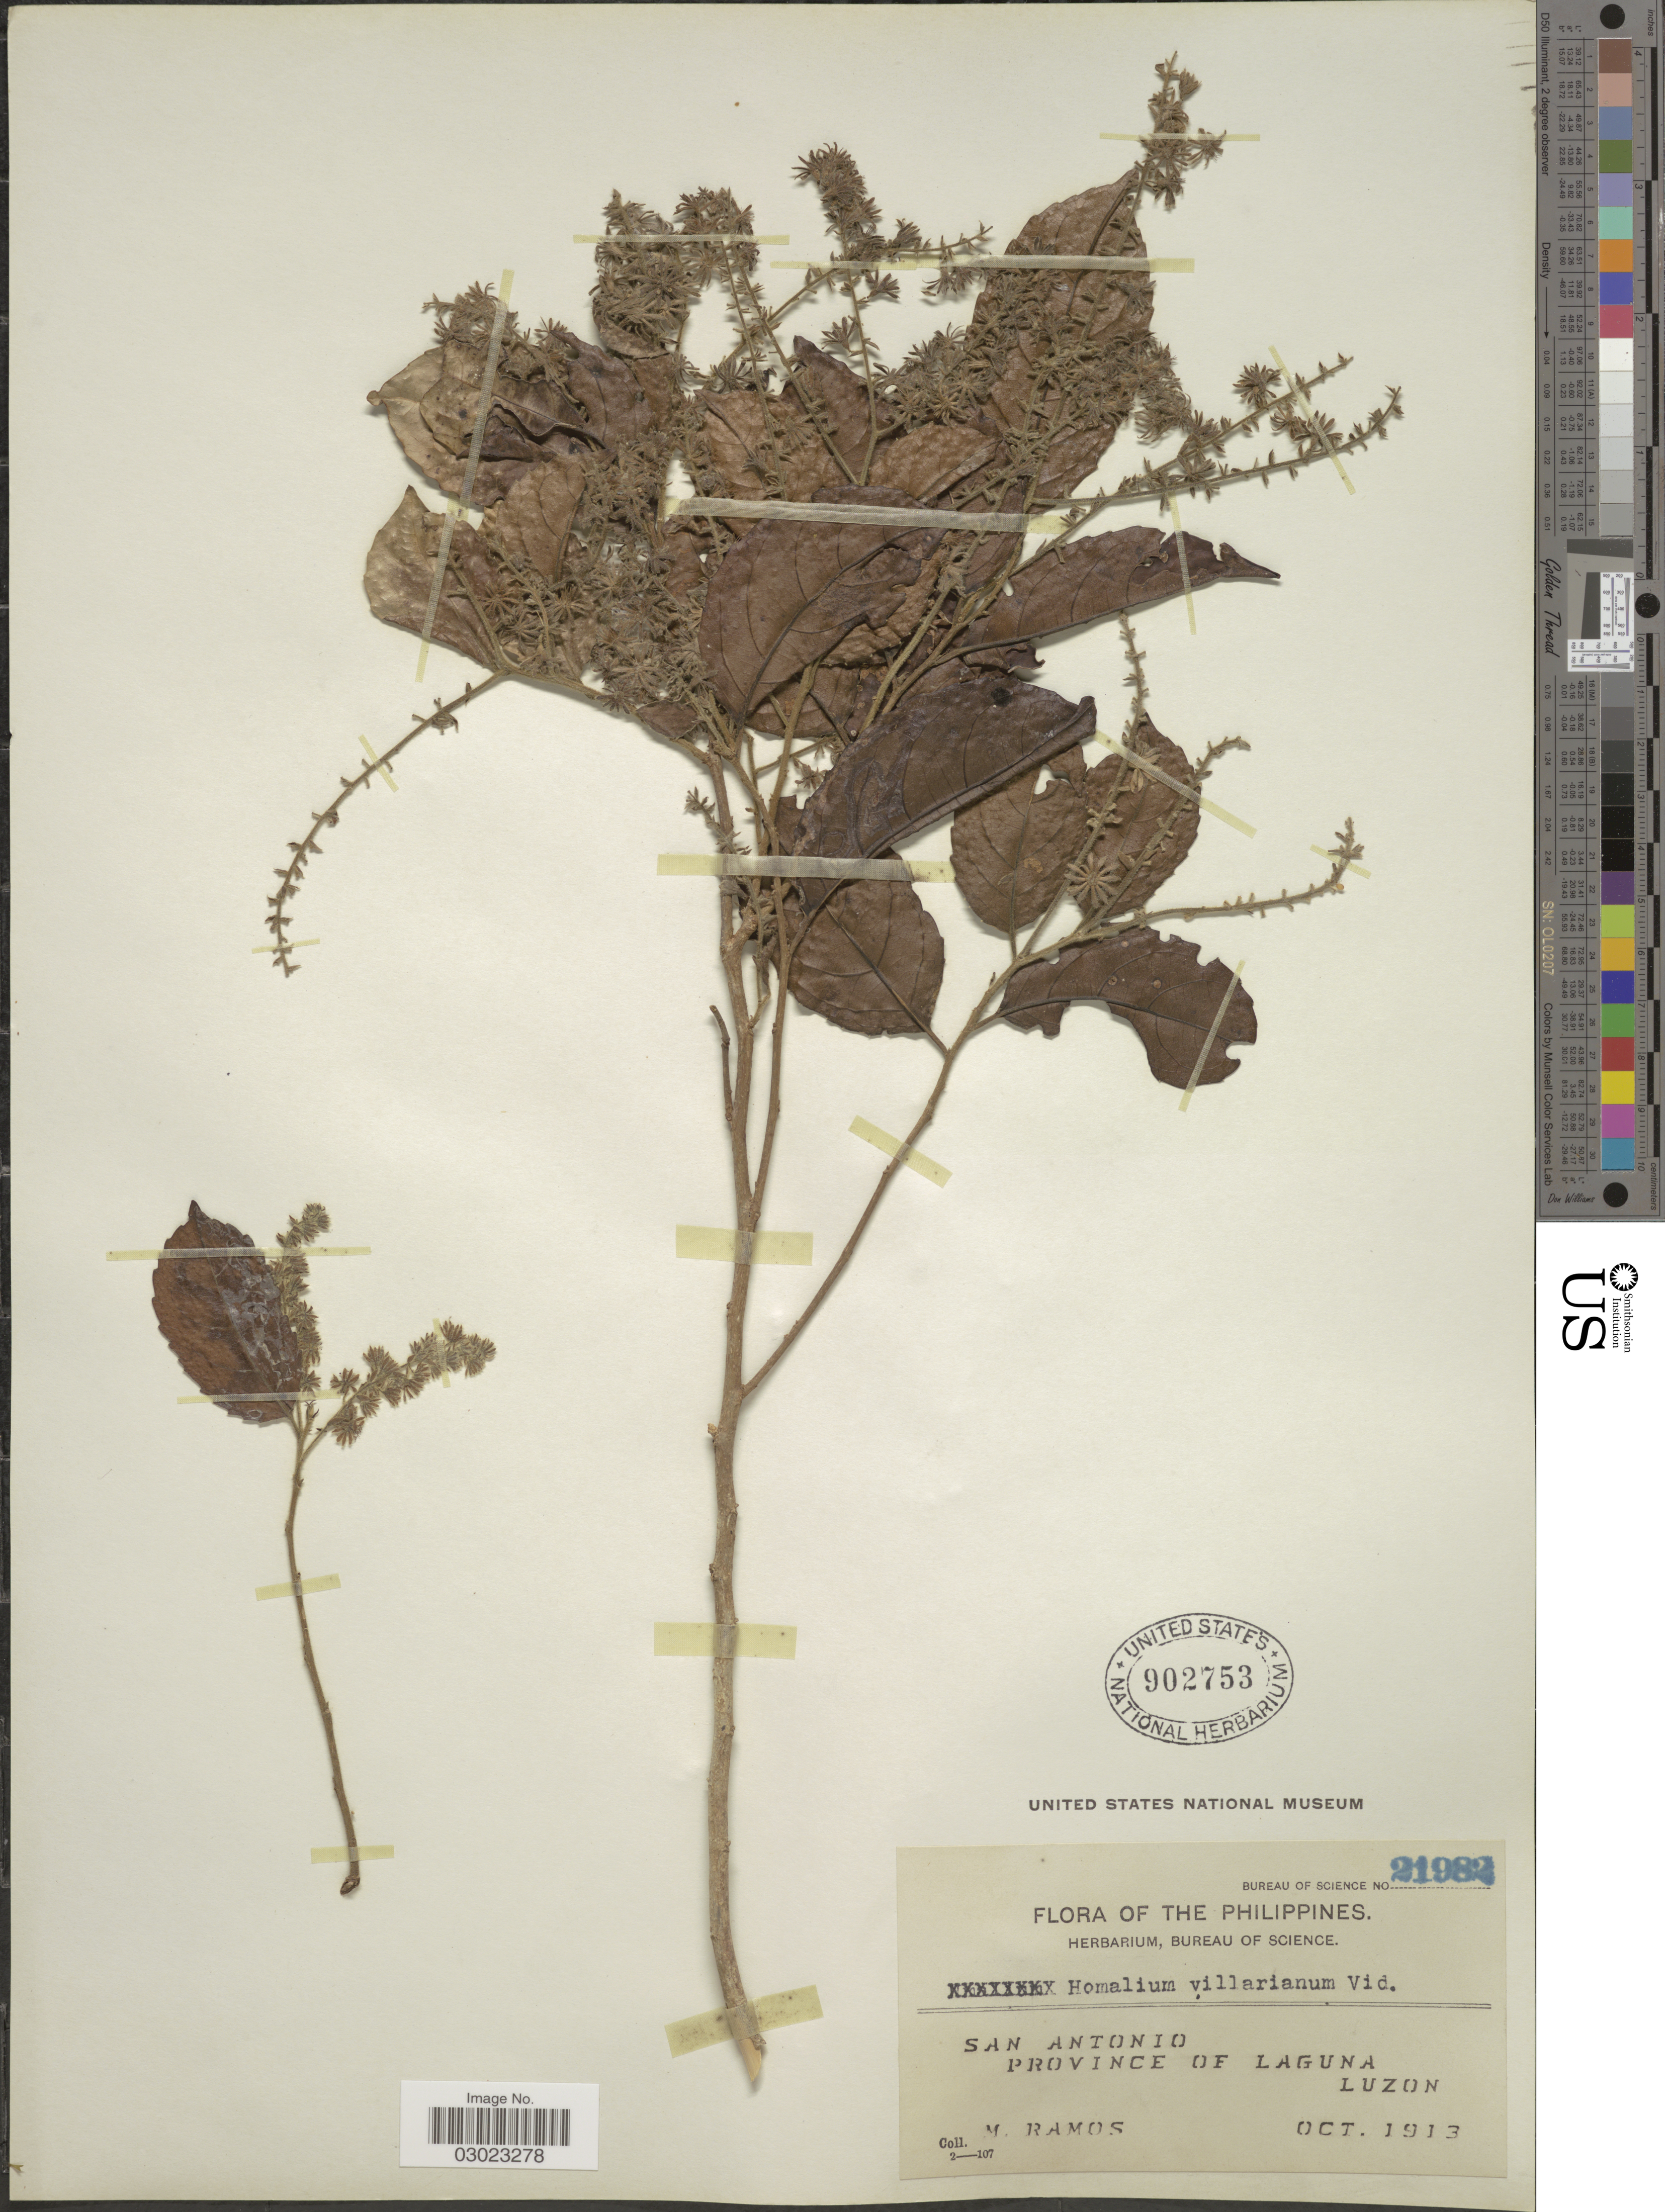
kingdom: Plantae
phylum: Tracheophyta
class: Magnoliopsida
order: Malpighiales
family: Salicaceae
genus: Homalium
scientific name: Homalium villarianum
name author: S. Vidal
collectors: M. Ramos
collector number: Bureau of Science 21982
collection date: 1913-10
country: Philippines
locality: San Antonio, Province of Laguna, Luzon.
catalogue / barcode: US 902753